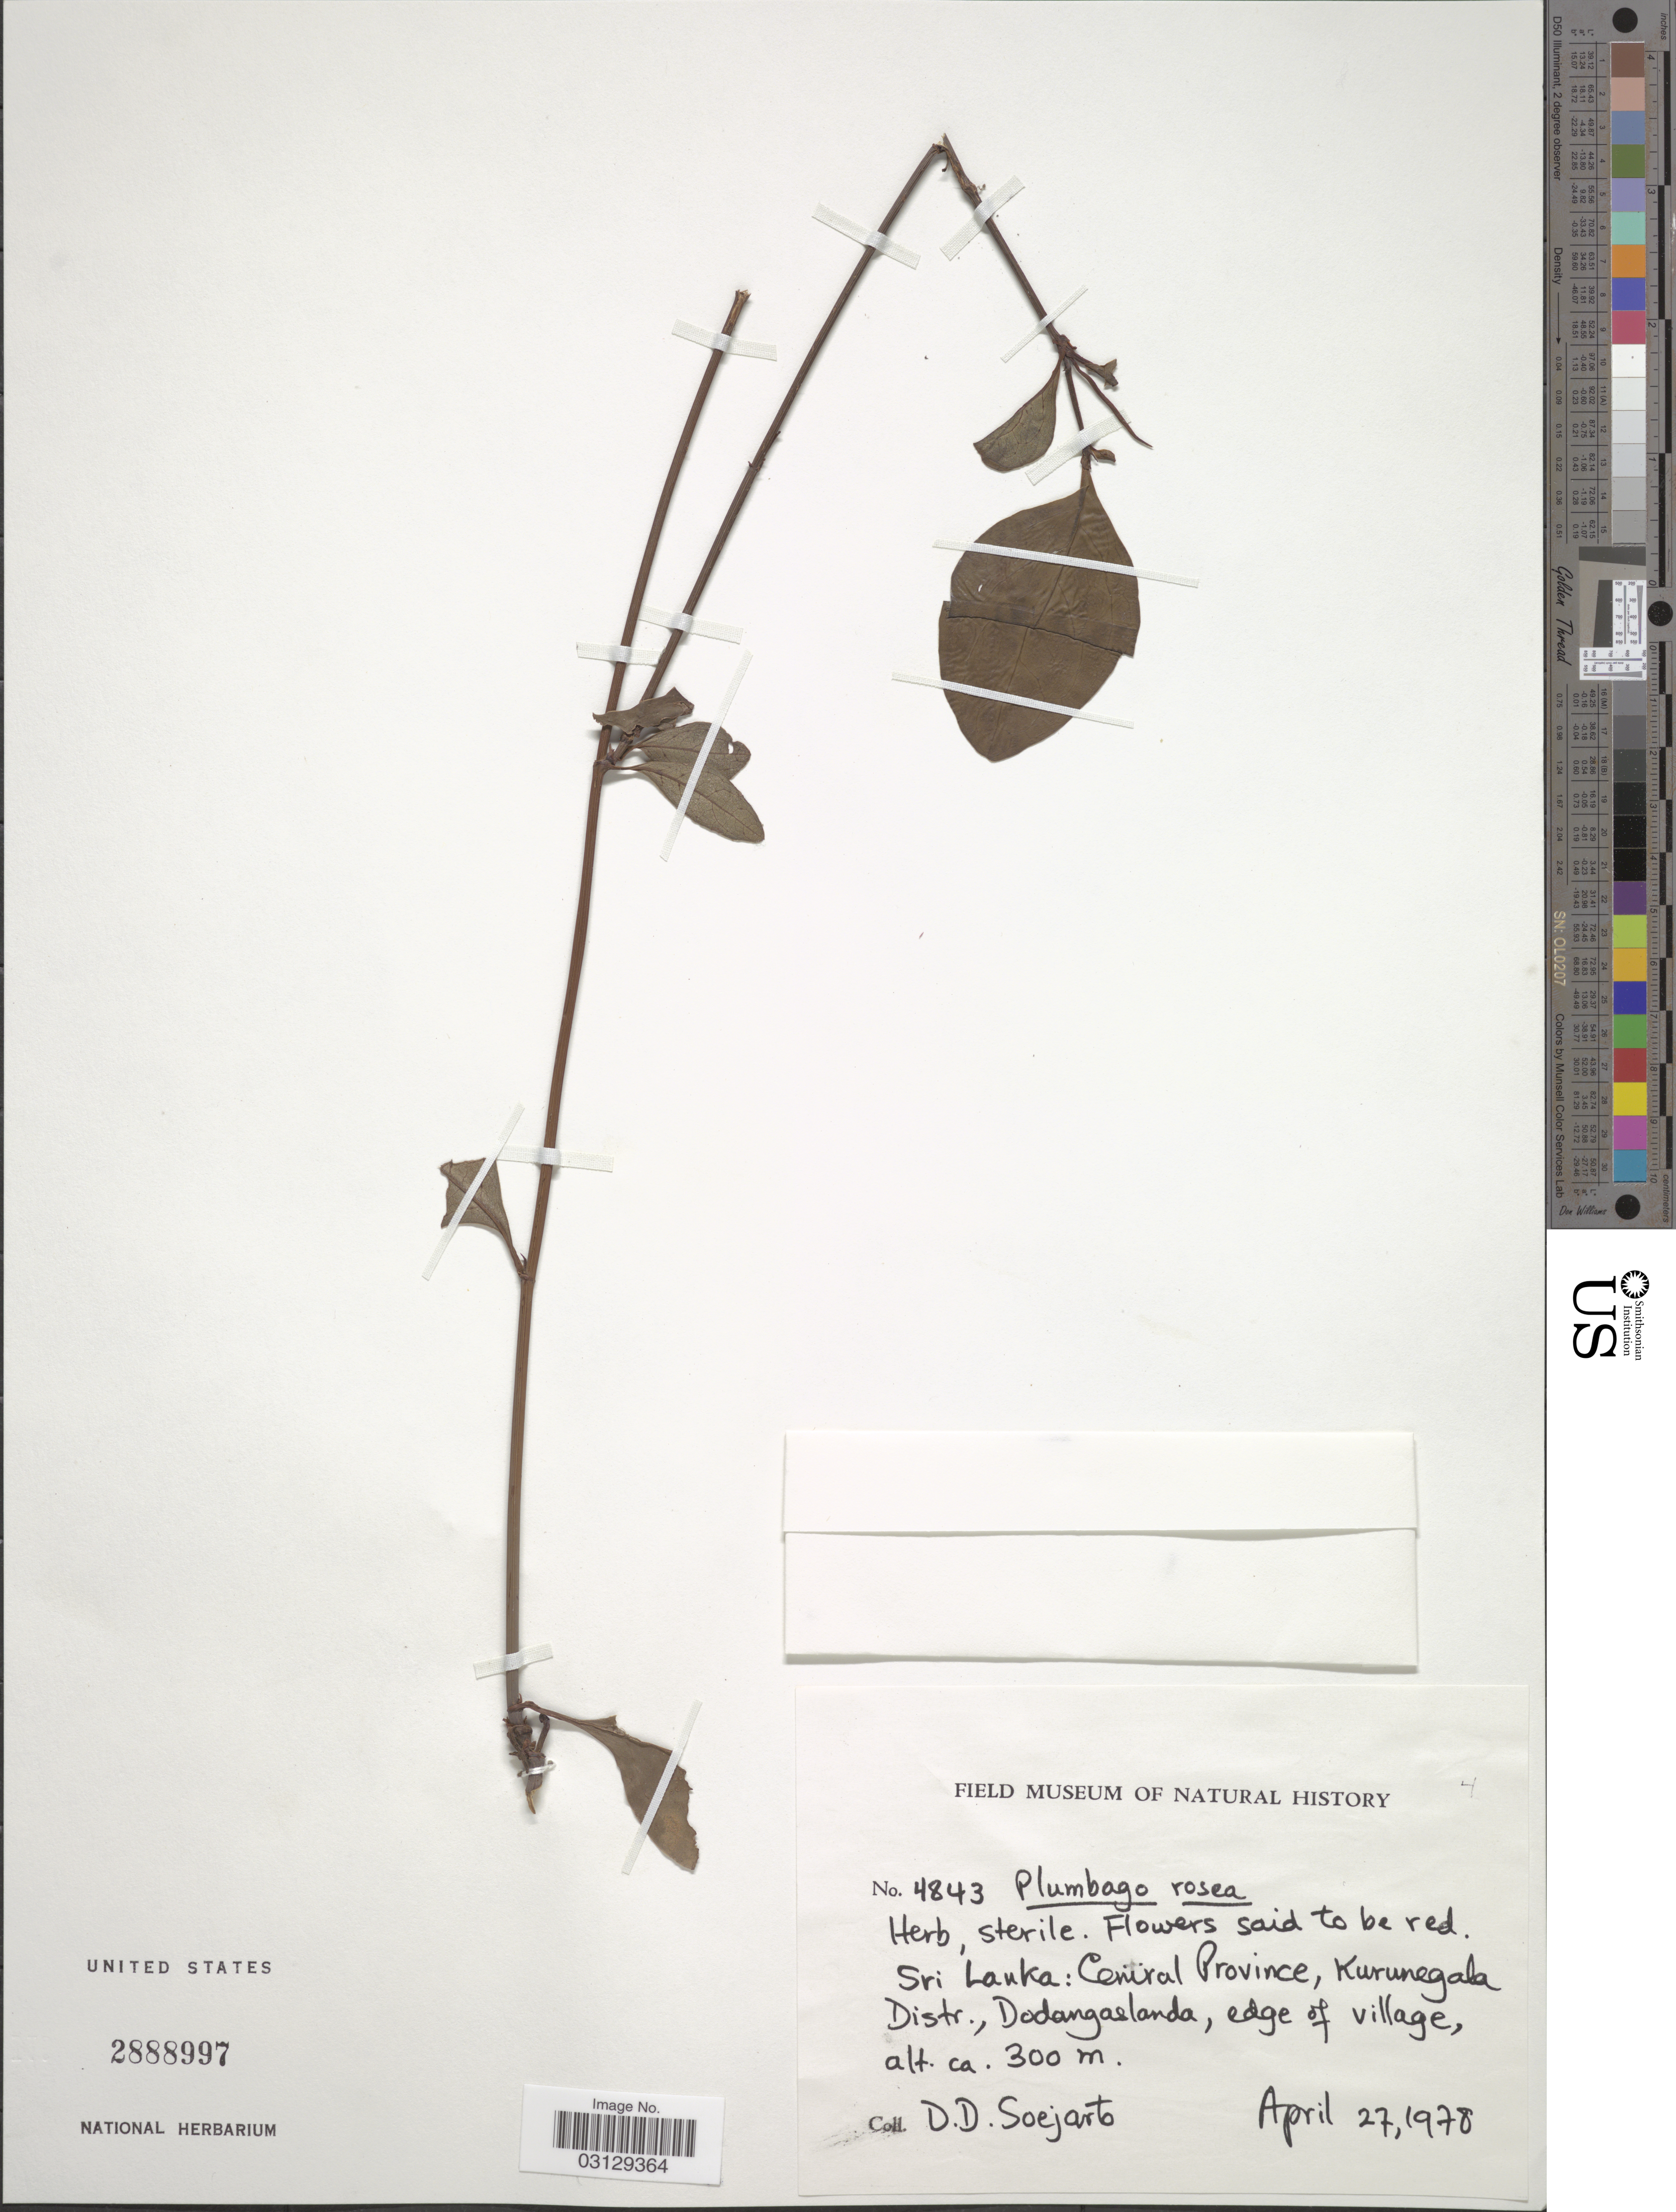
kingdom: Plantae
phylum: Tracheophyta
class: Magnoliopsida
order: Caryophyllales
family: Plumbaginaceae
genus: Plumbago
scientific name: Plumbago indica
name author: L.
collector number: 4843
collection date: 1978-04-27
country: Sri Lanka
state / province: Central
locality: Kurunegala Distr., Dodangaslanda, edge of village.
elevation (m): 300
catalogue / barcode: US 2888997